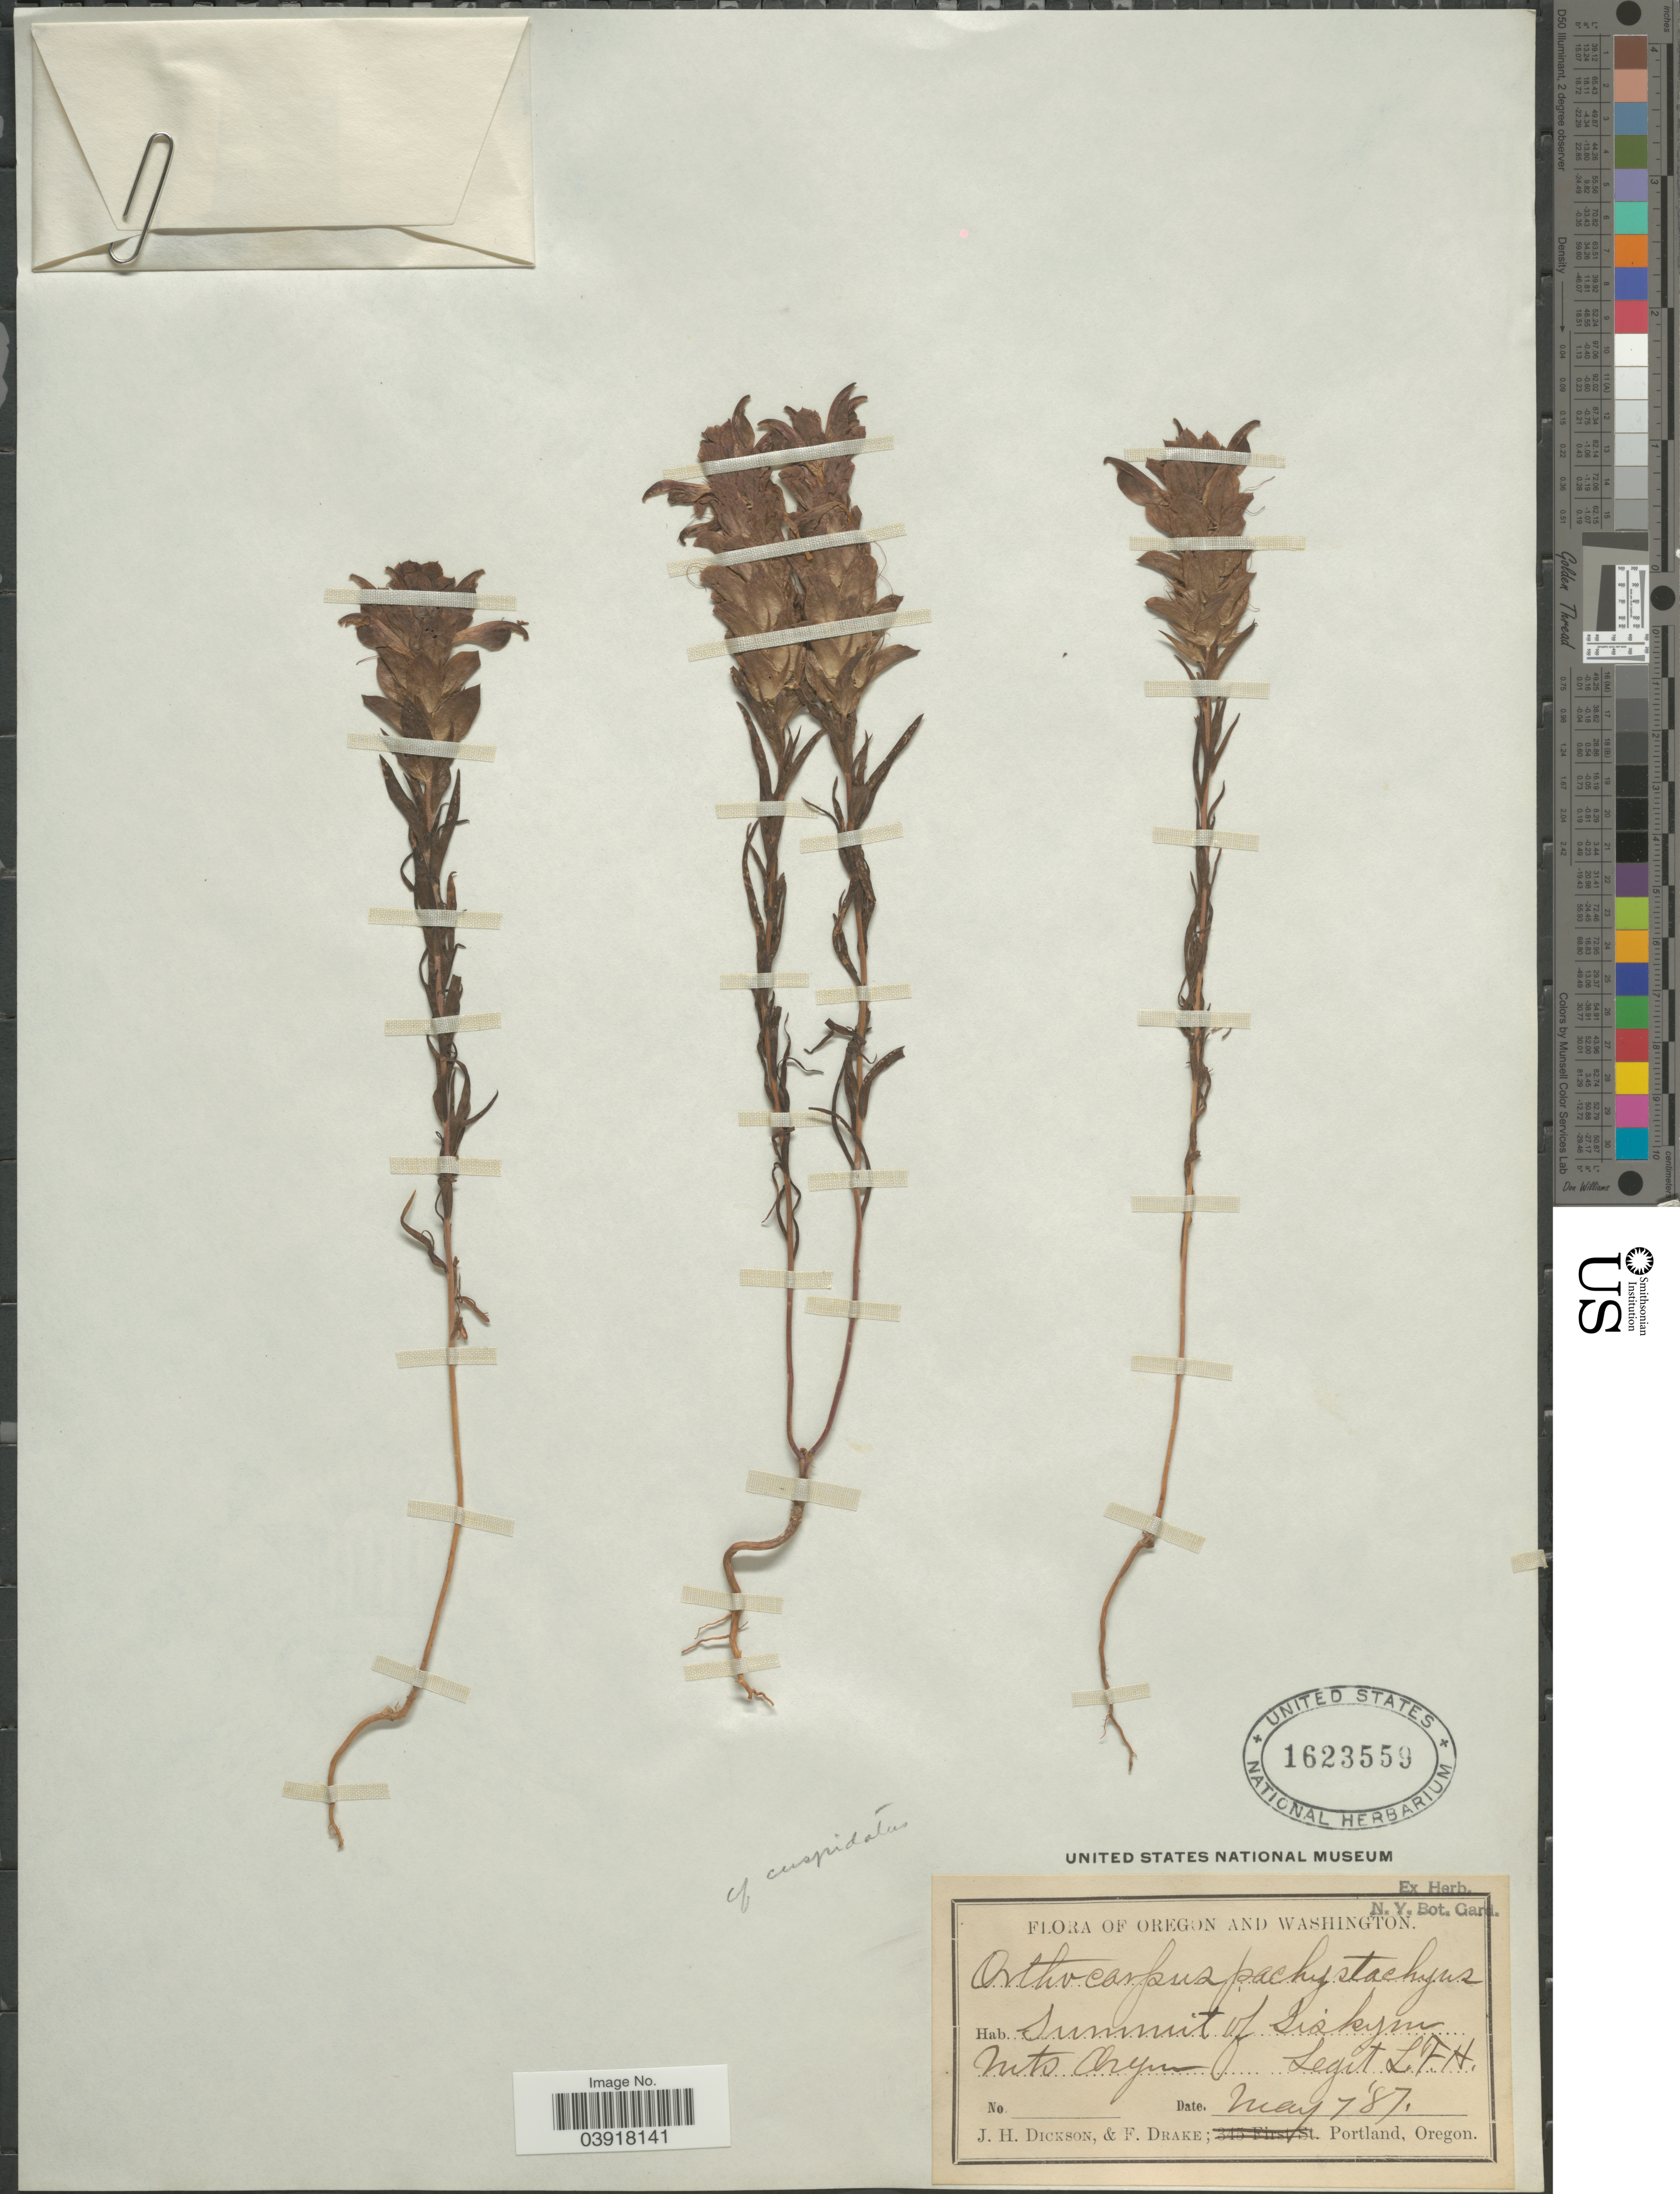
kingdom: Plantae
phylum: Tracheophyta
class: Magnoliopsida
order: Lamiales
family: Orobanchaceae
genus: Orthocarpus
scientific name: Orthocarpus sp.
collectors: L. F. H.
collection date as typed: Transcribed d/m/y: 7/5/87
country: United States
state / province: Oregon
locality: Summit of Siskiyou Mts.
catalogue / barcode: US 1623559